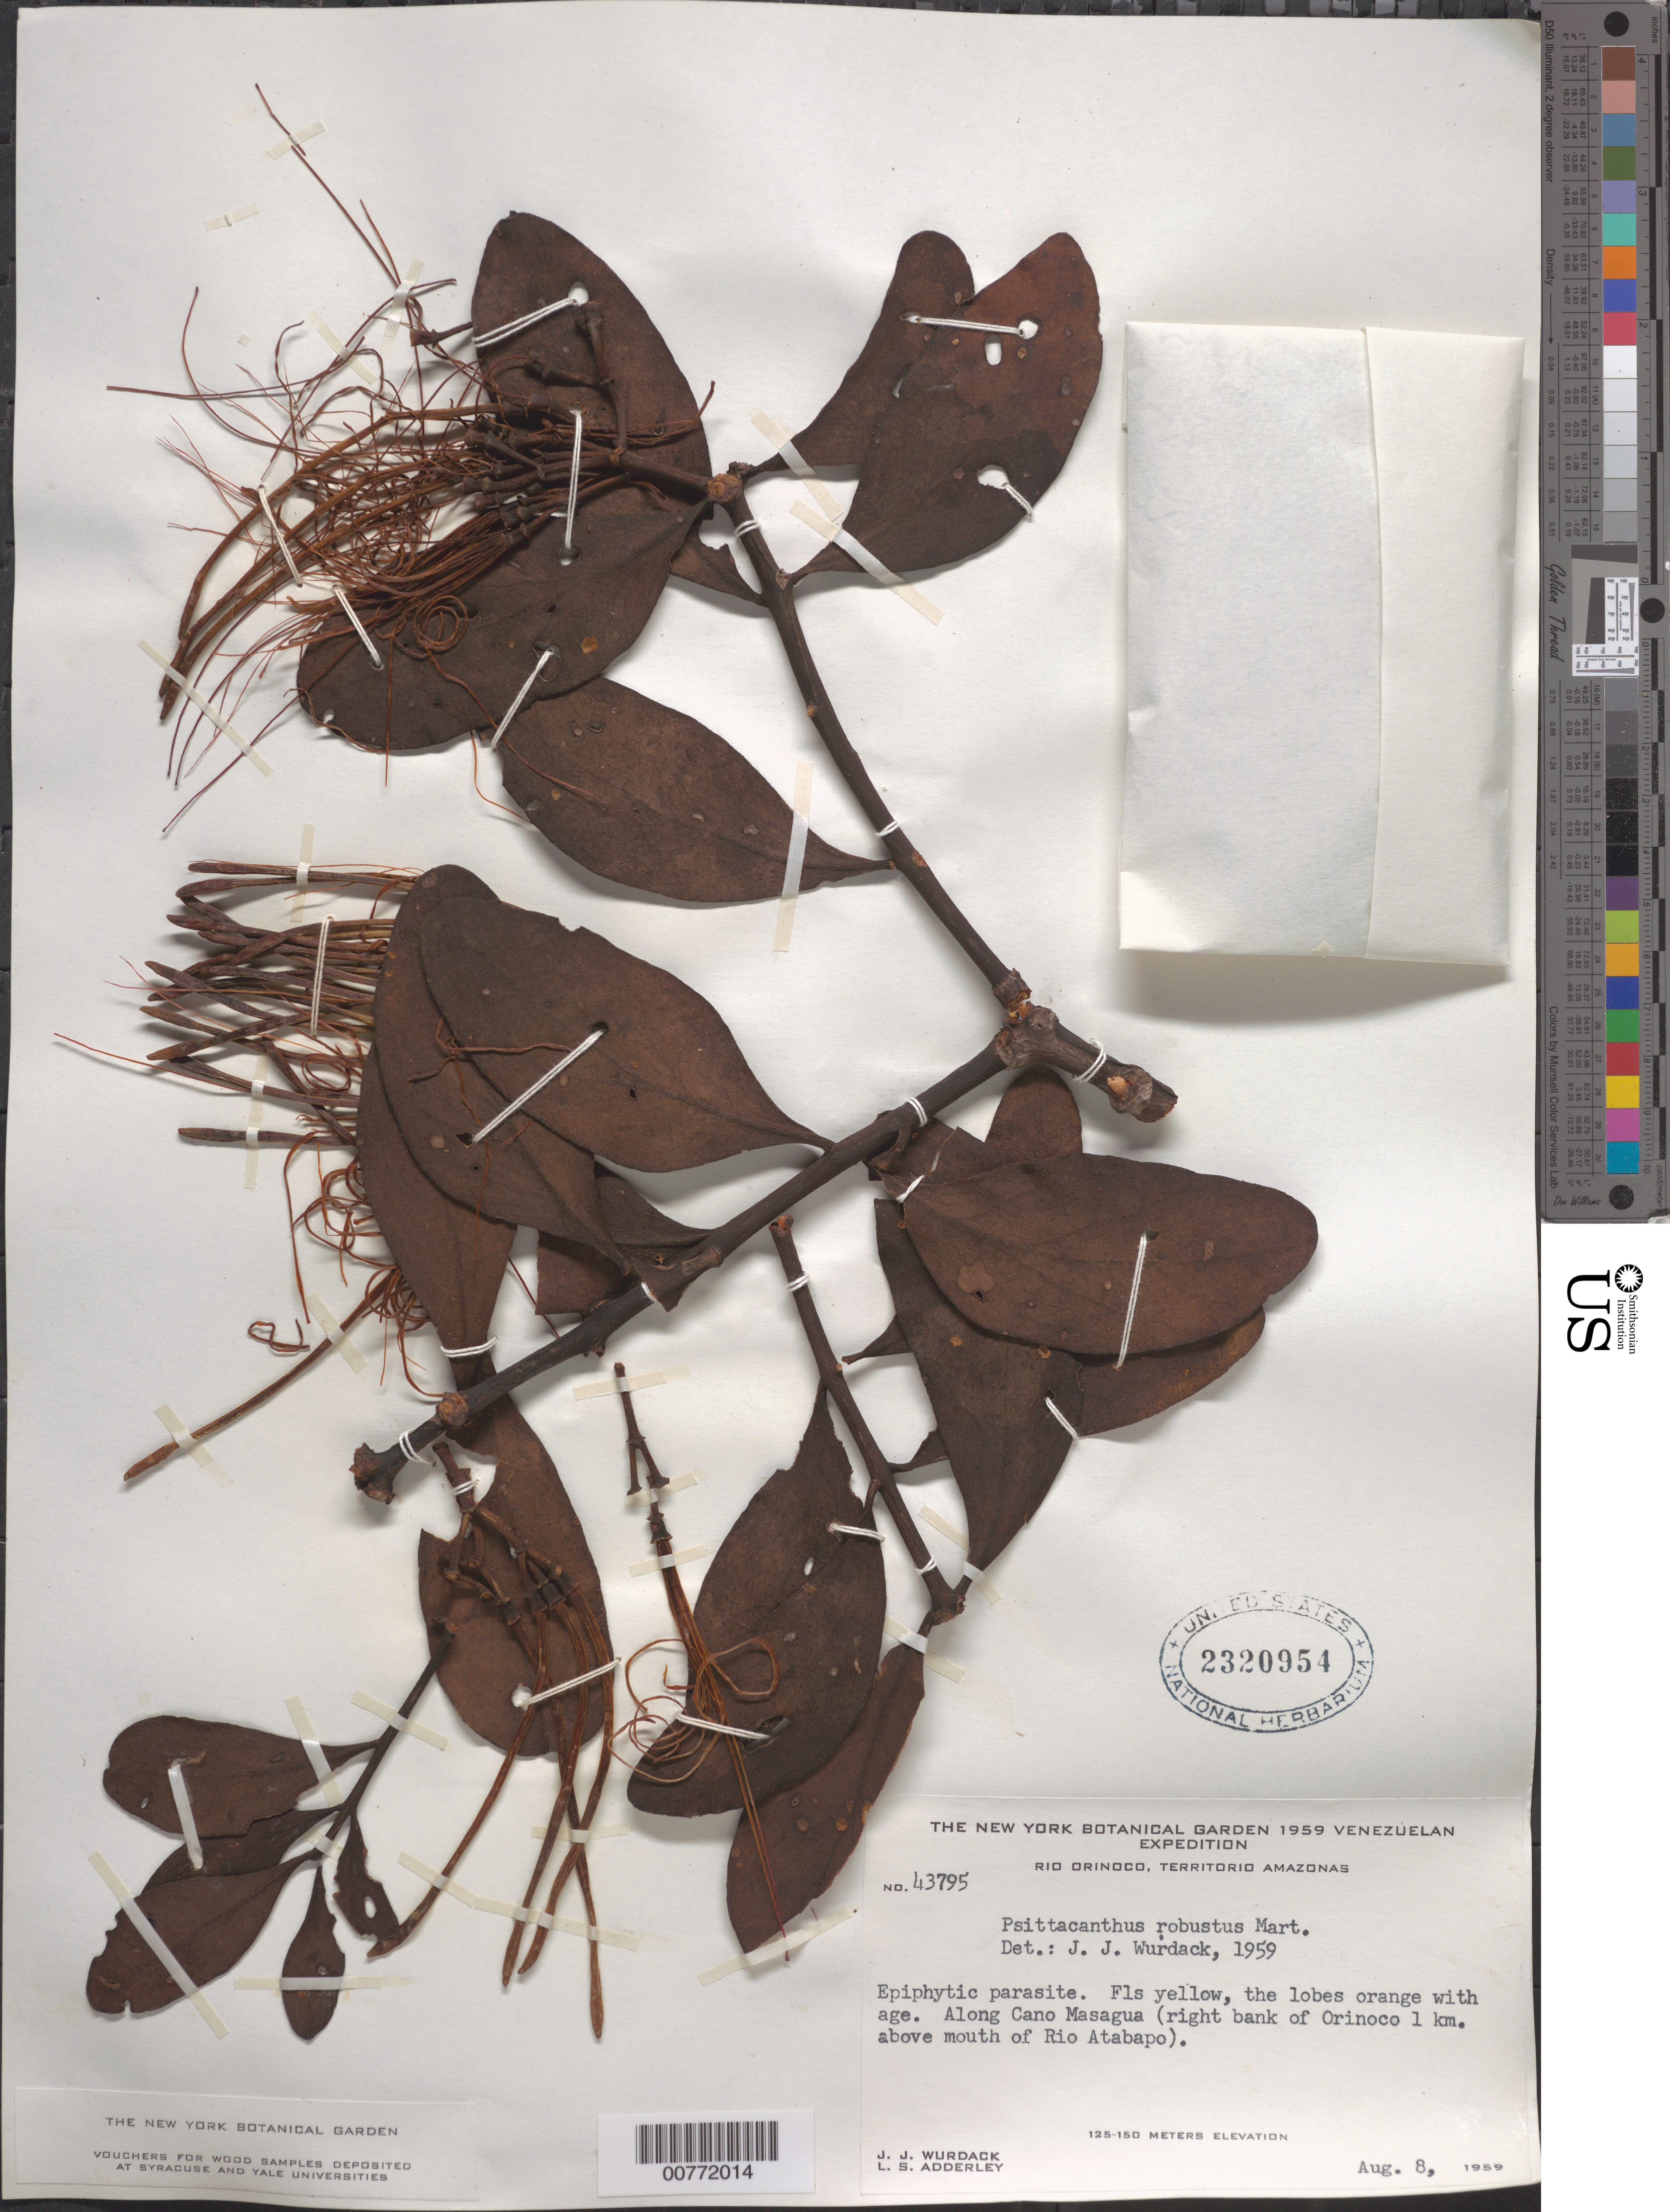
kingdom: Plantae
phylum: Tracheophyta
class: Magnoliopsida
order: Santalales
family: Loranthaceae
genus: Psittacanthus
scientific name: Psittacanthus robustus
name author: (Mart.) Mart.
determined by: Wurdack, John J., (US), US (UNITED STATES)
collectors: J. J. Wurdack & L. S. Adderley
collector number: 43795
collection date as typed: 8-Aug-59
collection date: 1959-08-08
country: Venezuela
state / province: Amazonas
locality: Río Orinoco, along Caño Masgua (right bank of Orinoco 1km above mouth of Río Atabapo)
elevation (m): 125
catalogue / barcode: US 2320954